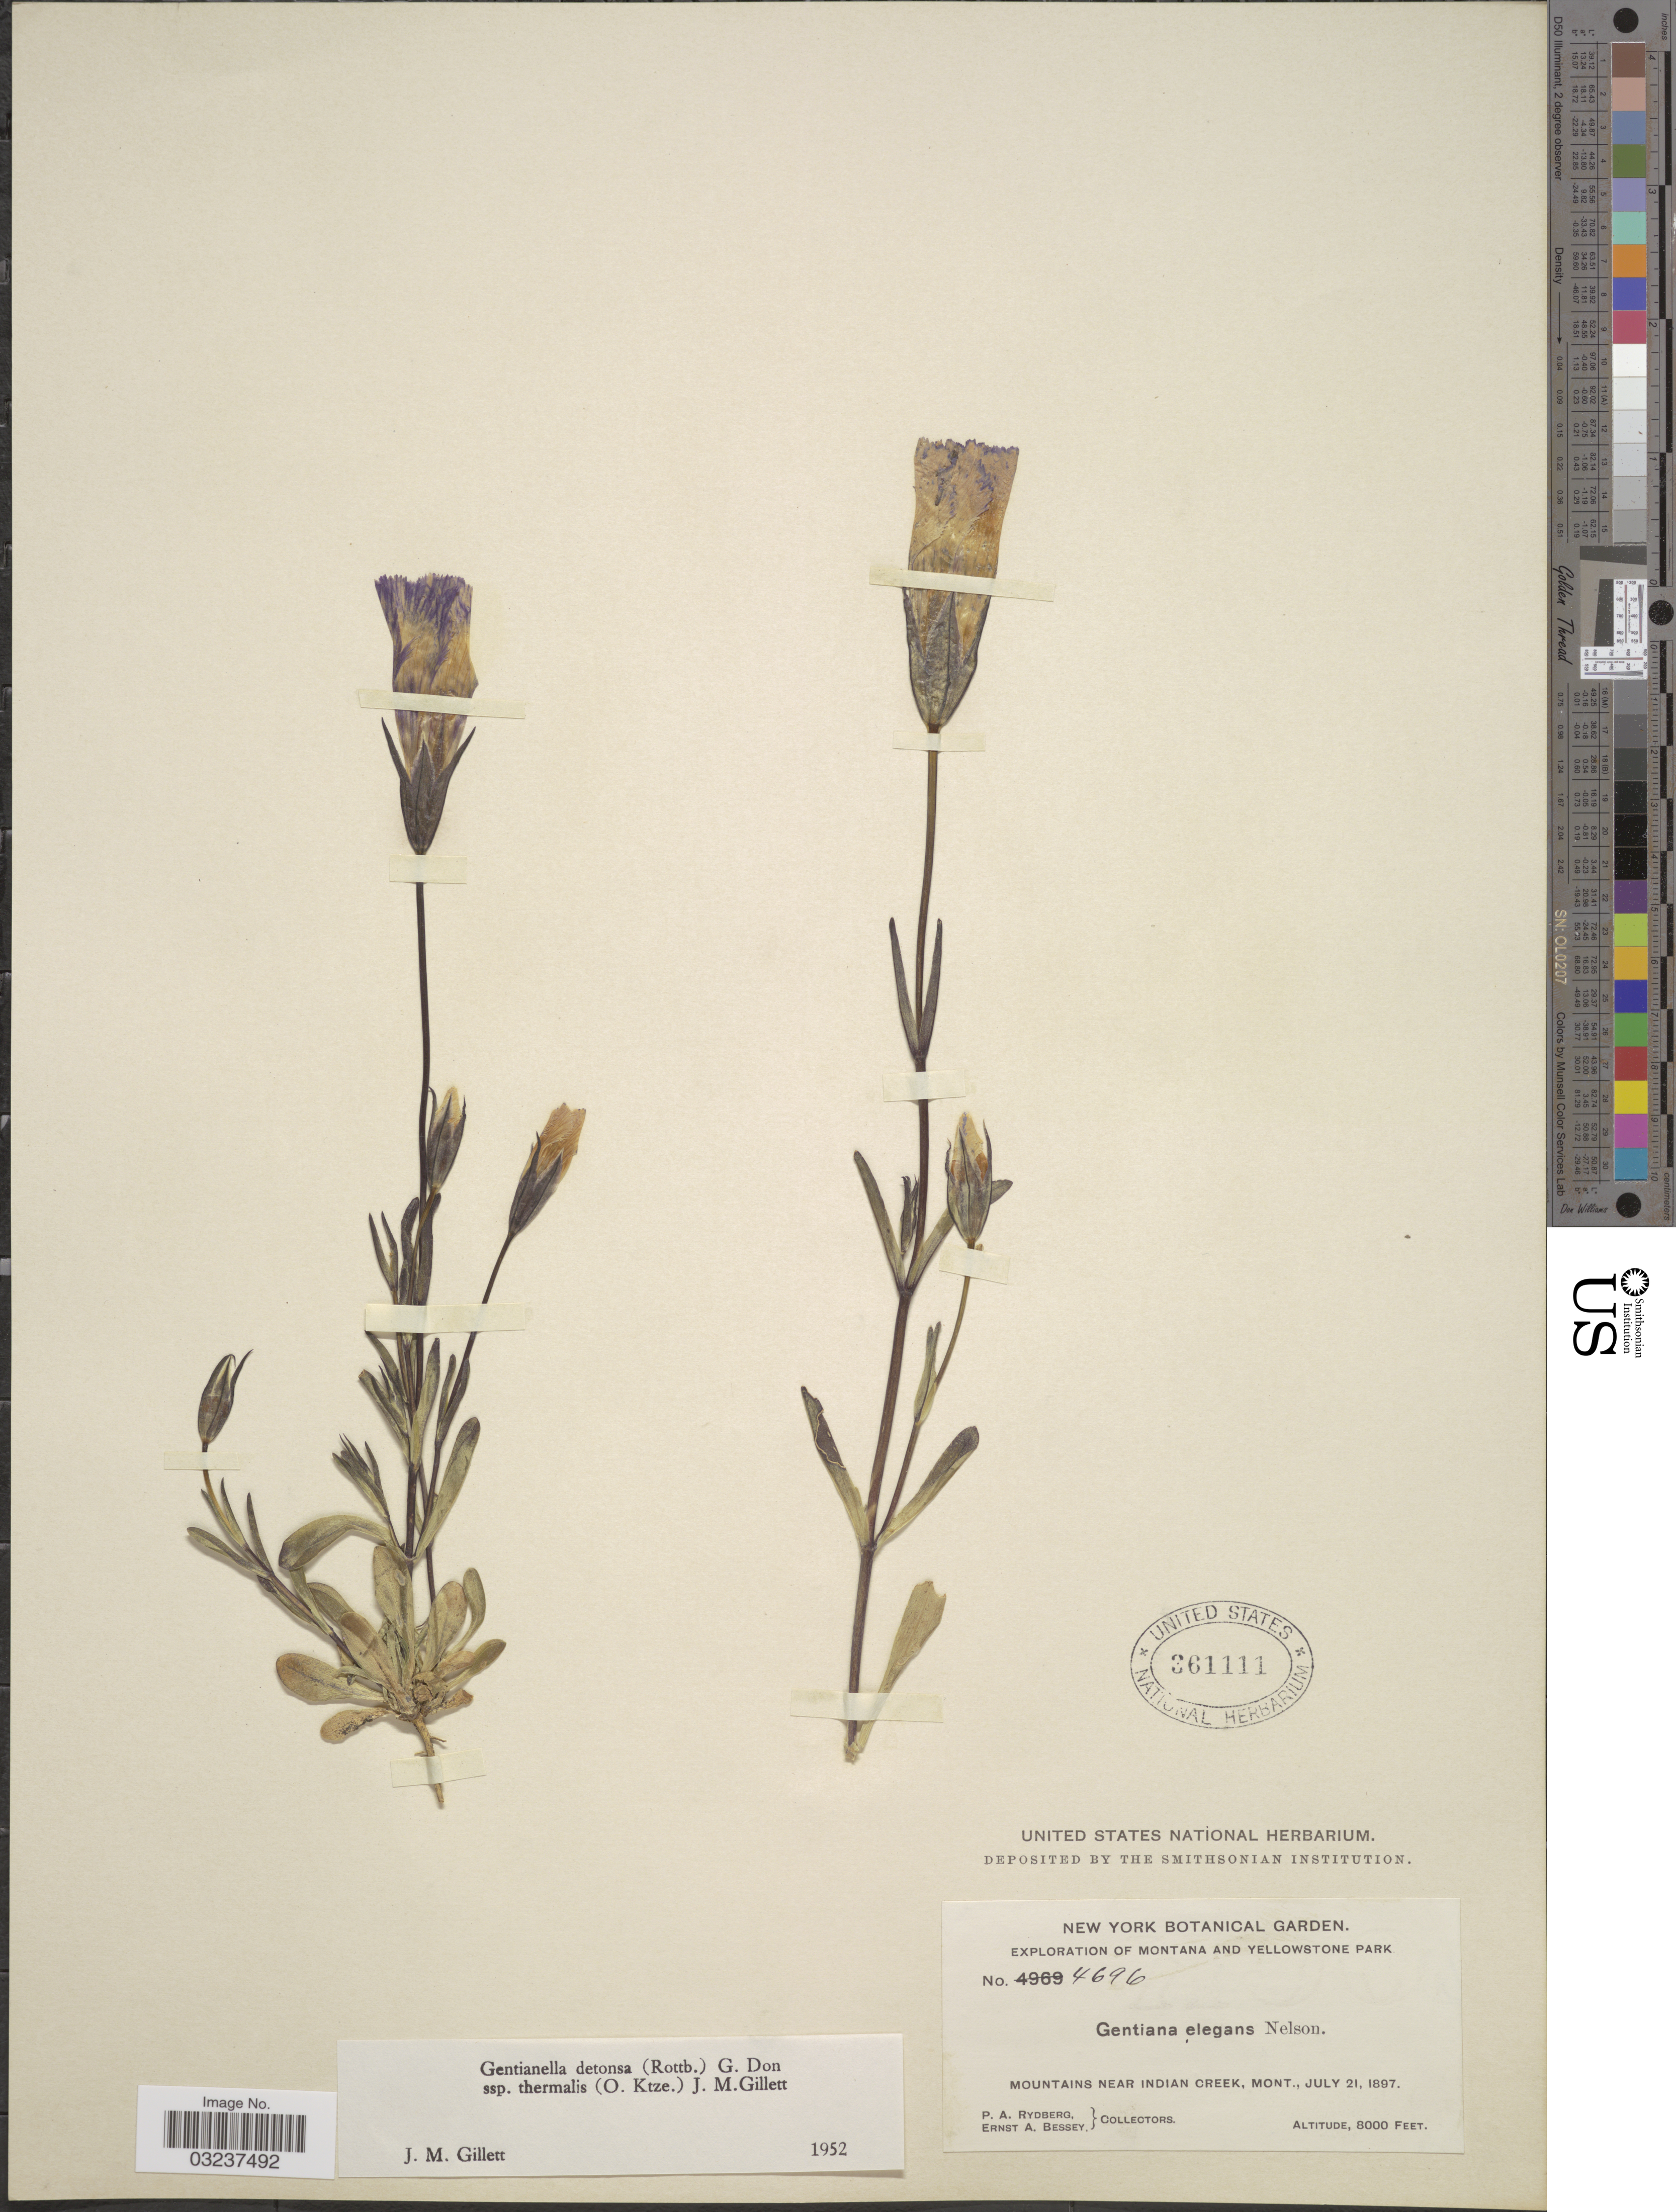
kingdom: Plantae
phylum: Tracheophyta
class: Magnoliopsida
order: Gentianales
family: Gentianaceae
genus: Gentianella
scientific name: Gentianella detonsa subsp. elegans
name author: (A. Gray) J.M. Gillett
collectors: P. A. Rydberg & E. A. Bessey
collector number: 4696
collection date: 1897-07-21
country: United States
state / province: Montana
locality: Montana and Yellowstone Park, Mountain near Indian Creek.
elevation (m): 2438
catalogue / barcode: US 361111